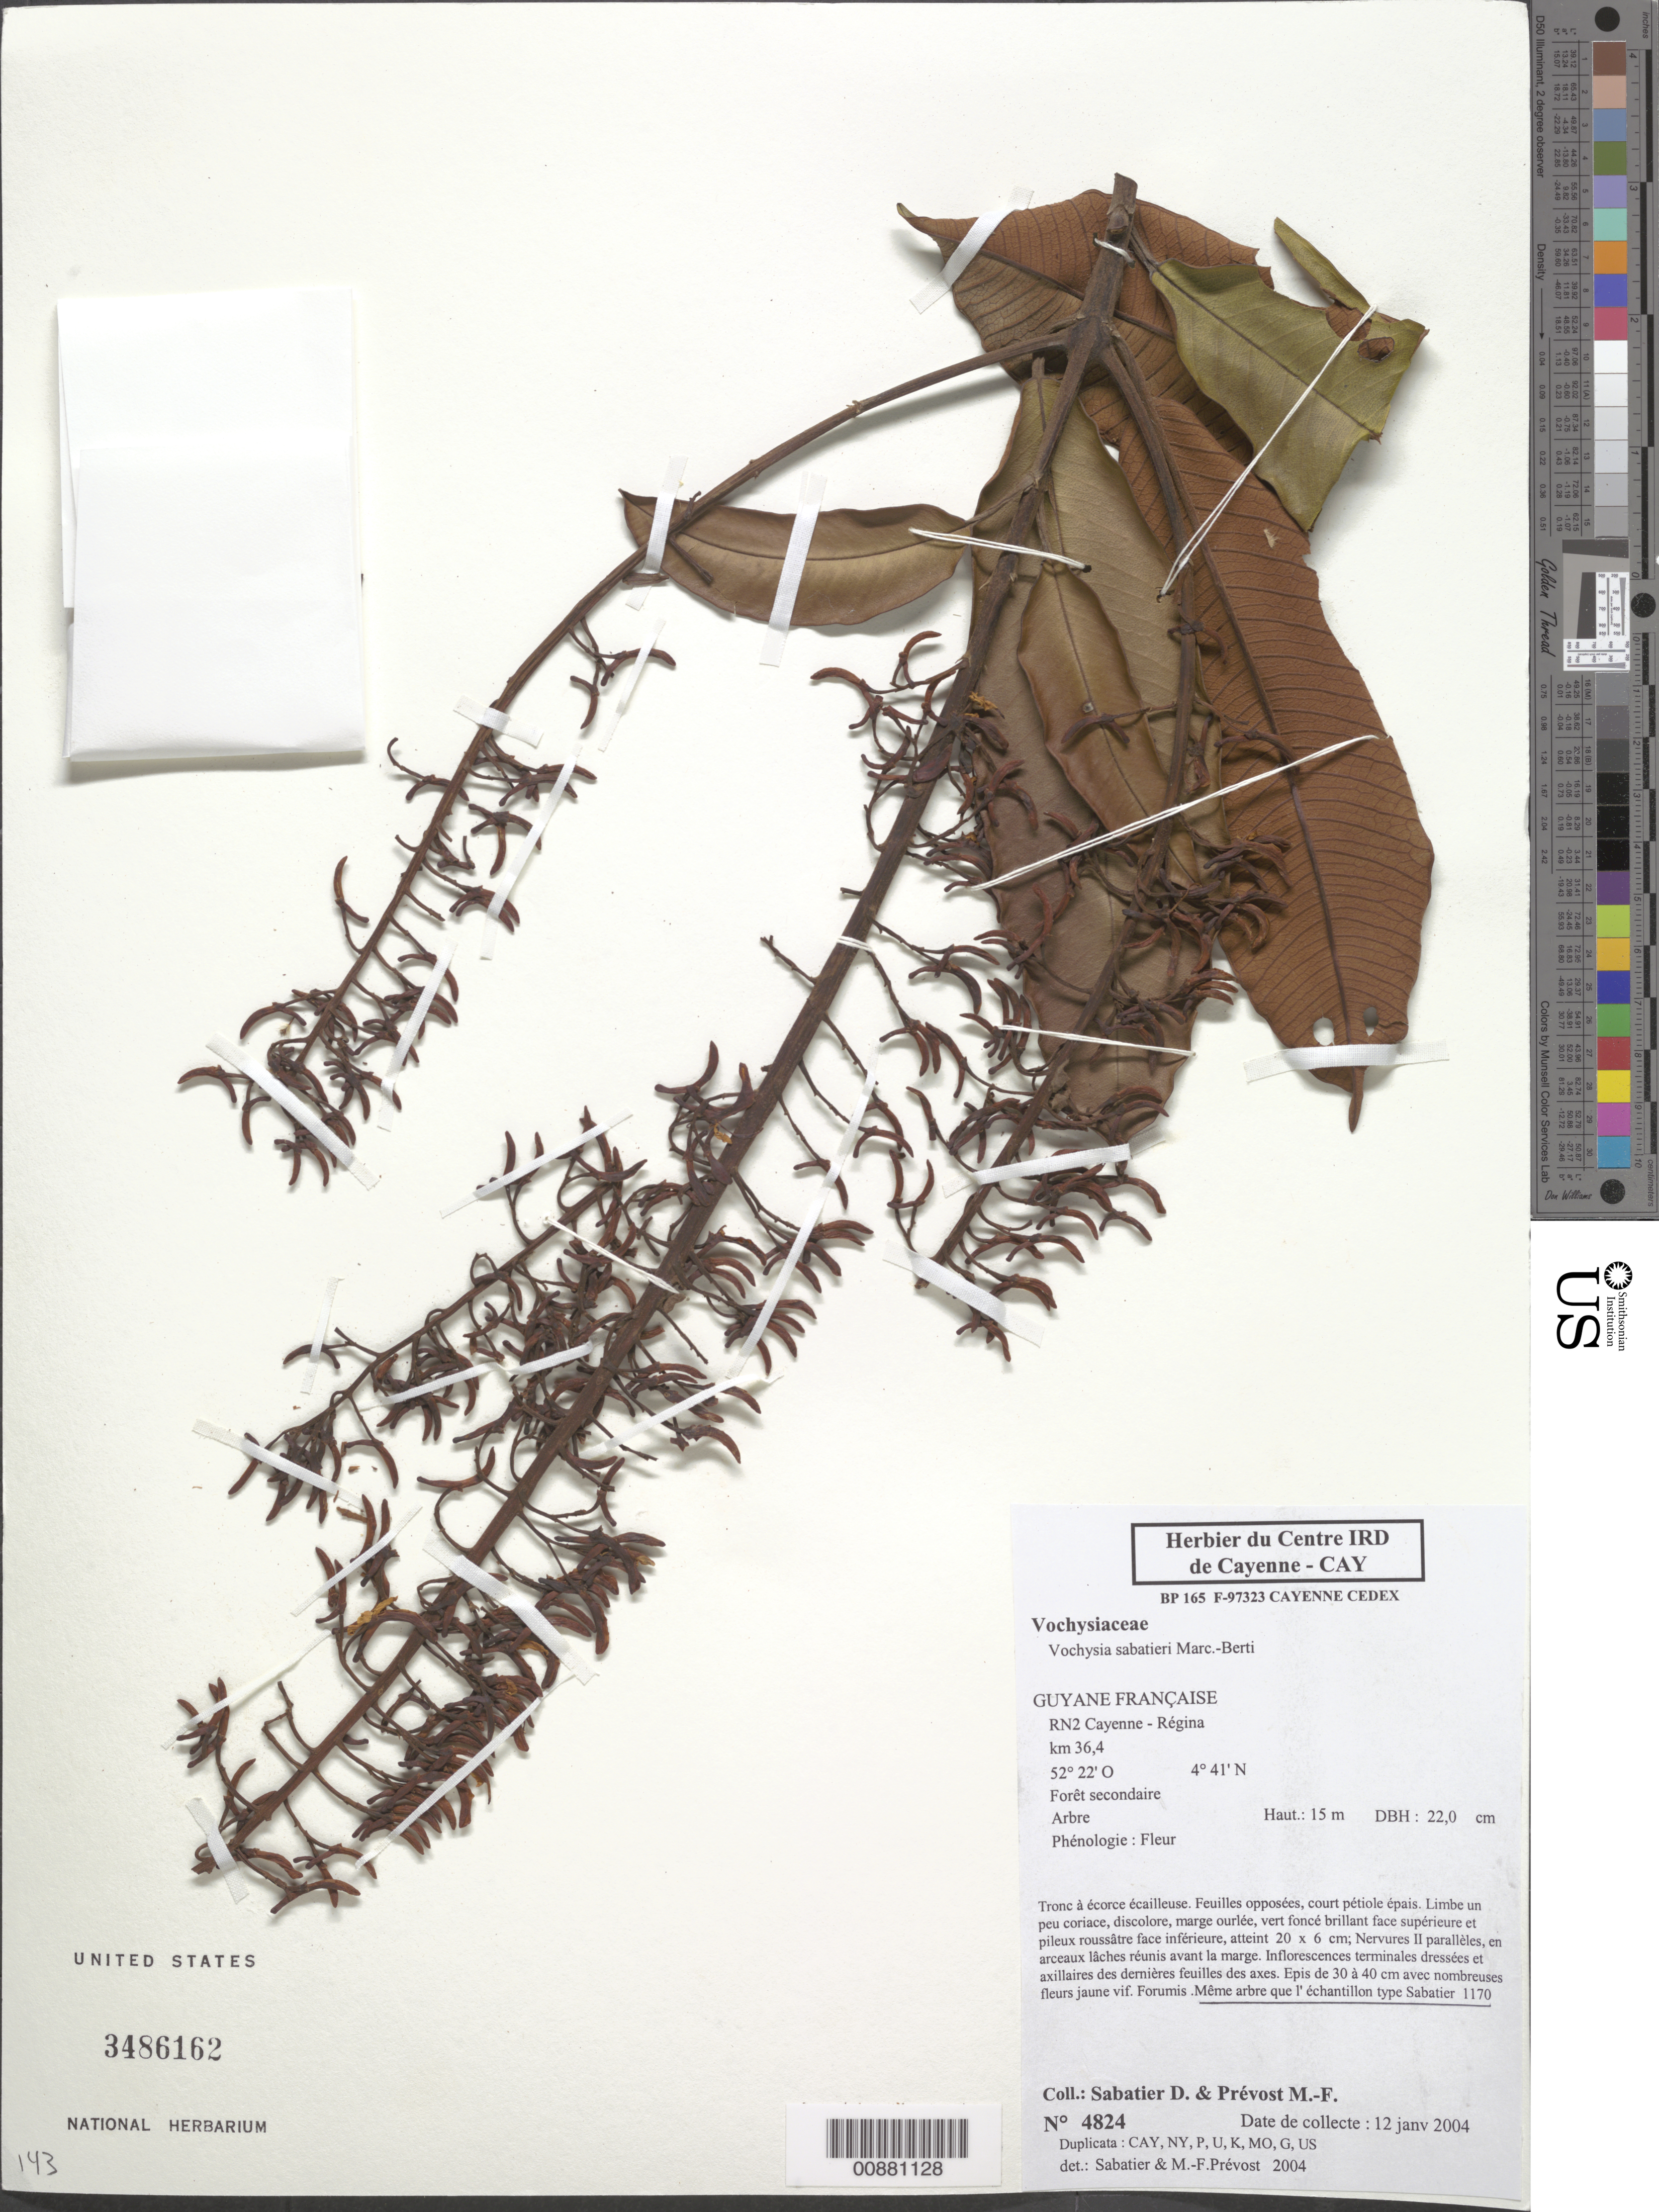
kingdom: Plantae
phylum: Tracheophyta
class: Magnoliopsida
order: Myrtales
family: Vochysiaceae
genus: Vochysia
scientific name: Vochysia sabatieri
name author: Marc.-Berti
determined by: Prévost, M.-F.; Sabatier, D.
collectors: D. Sabatier & D. Sabatier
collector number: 4824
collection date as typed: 12-Jan-04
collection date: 2004-01-12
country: French Guiana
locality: RN 2, Cayenne - Régina, km 36.4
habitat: Forêt secodaire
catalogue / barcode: US 3846162